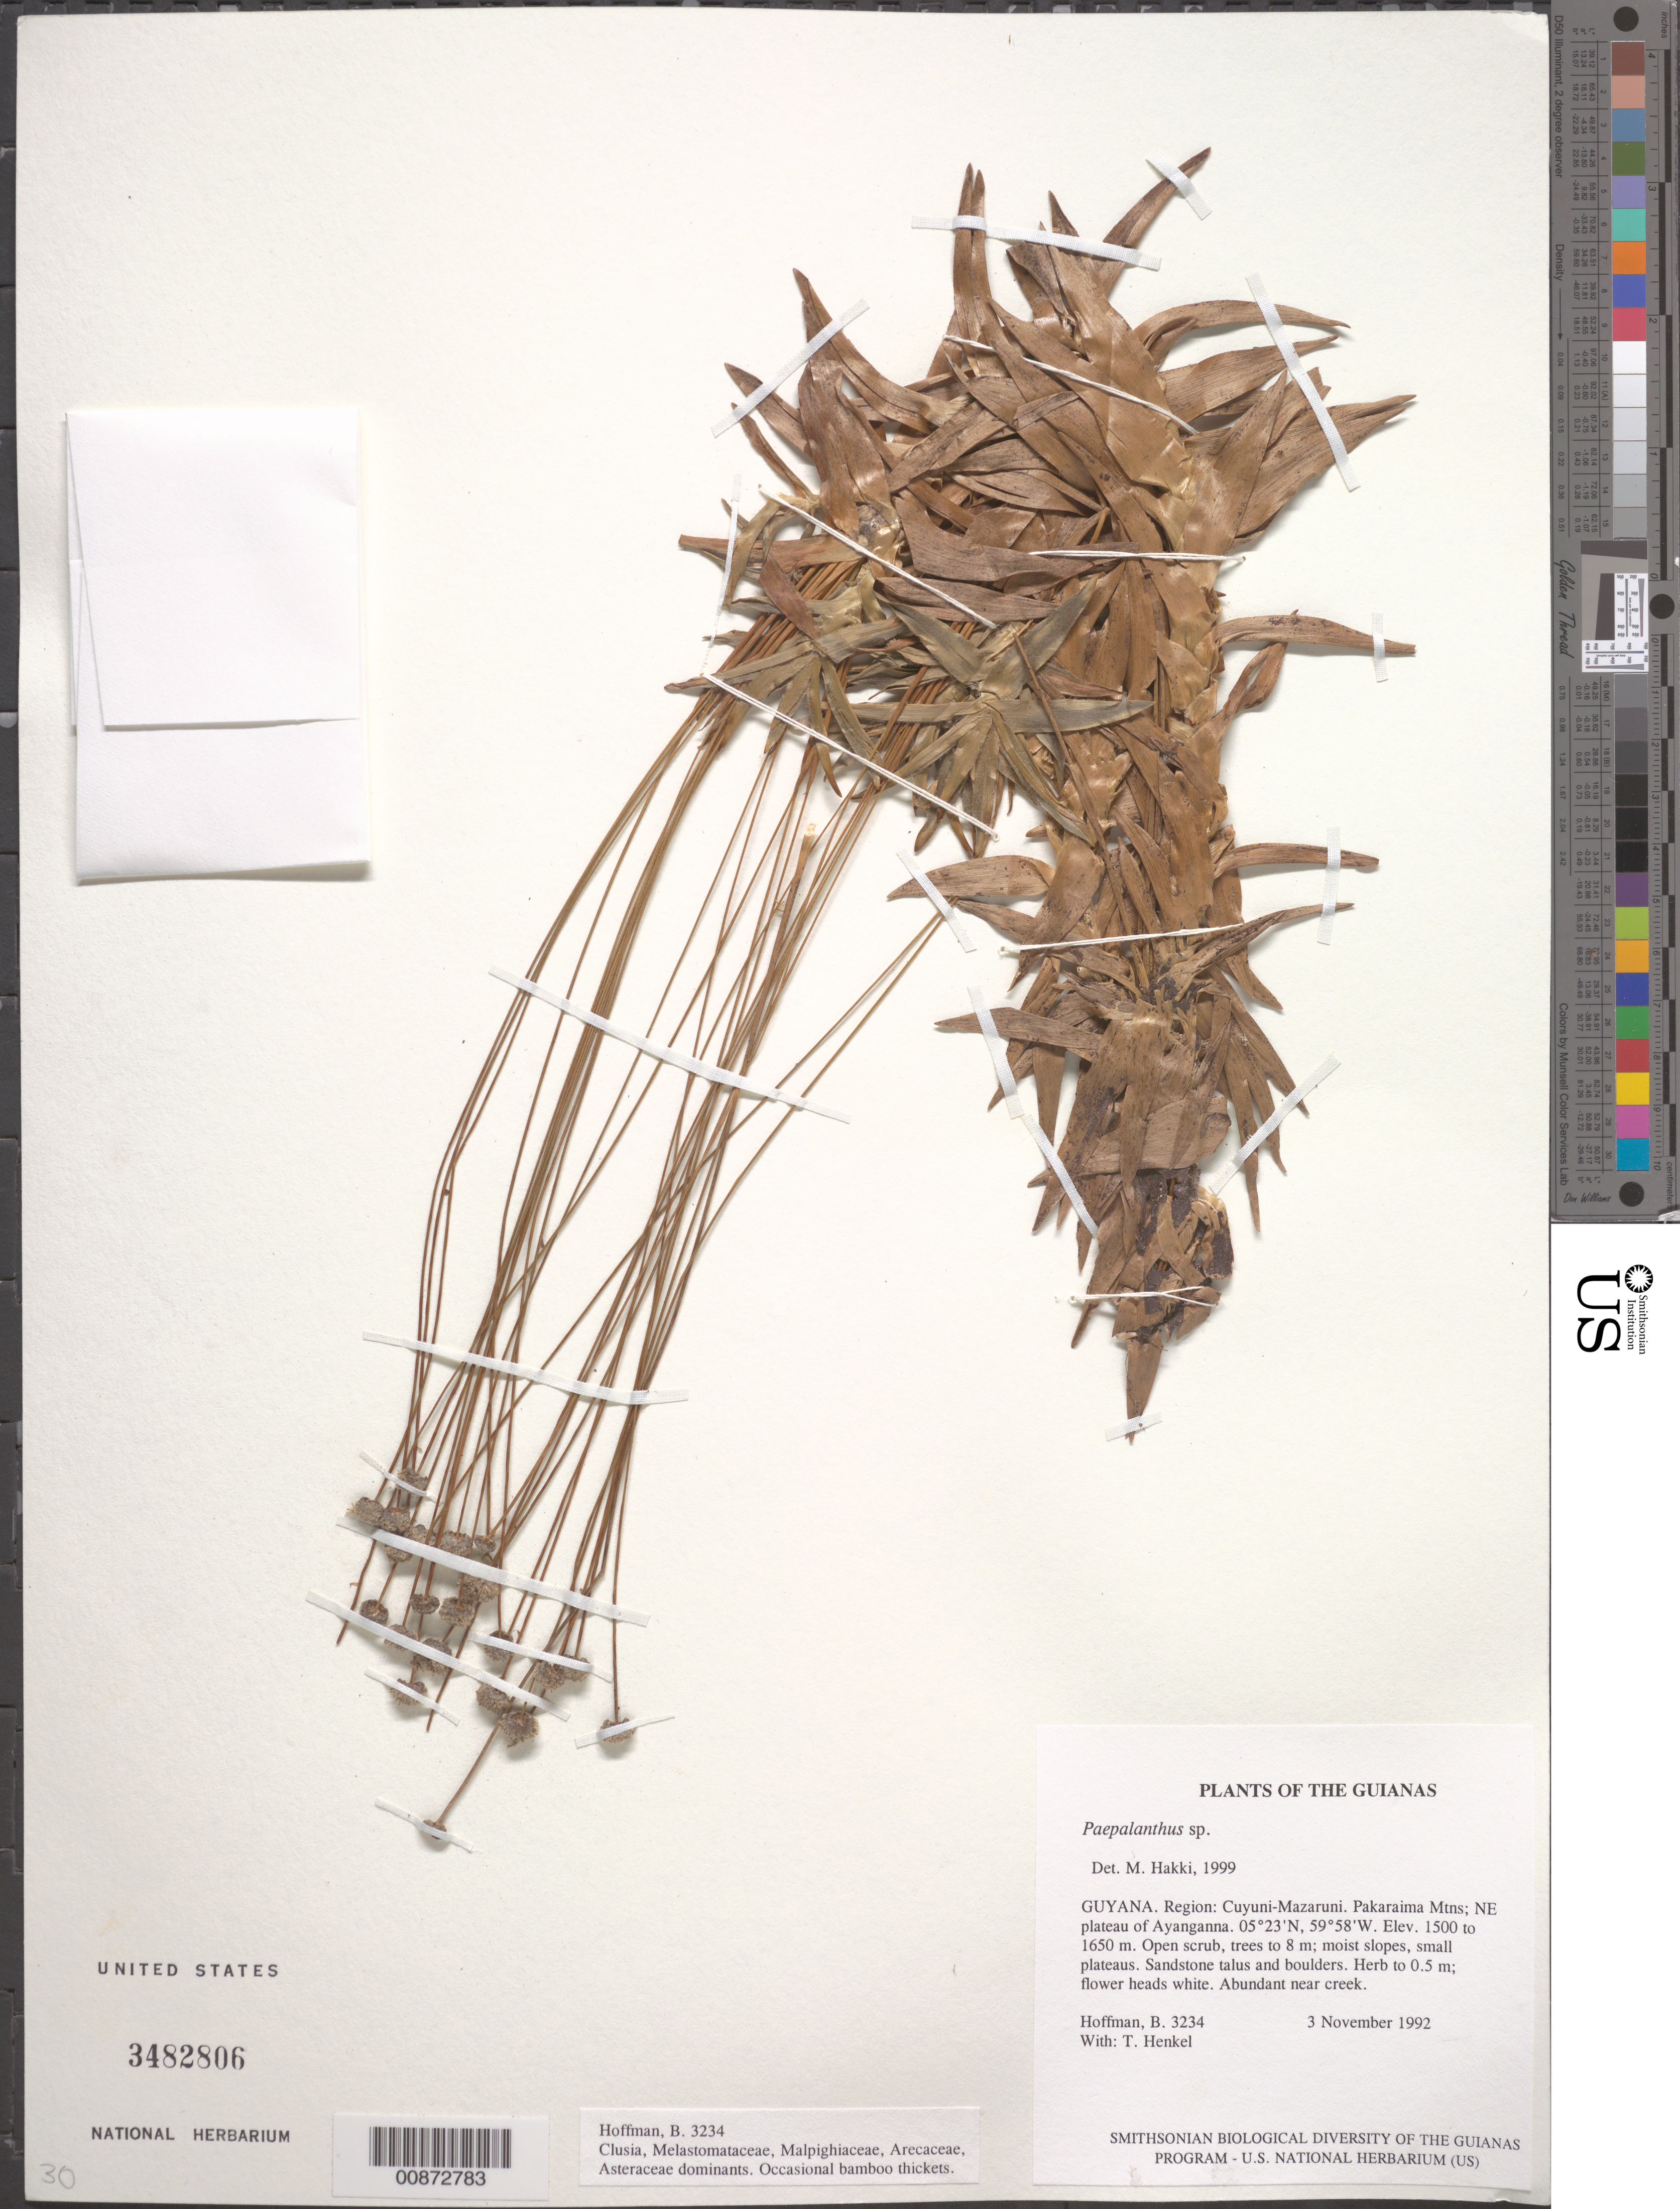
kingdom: Plantae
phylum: Tracheophyta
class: Liliopsida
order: Poales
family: Eriocaulaceae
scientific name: Monosperma roraimensis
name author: (Moldenke) Andrino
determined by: Sauthier, Laura Jeanne, (SPF), Universidade de Sao Paulo (BRAZIL)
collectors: B. Hoffman & T. Henkel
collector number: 3234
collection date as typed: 3 November 1992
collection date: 1992-11-03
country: Guyana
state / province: Cuyuni-Mazaruni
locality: Pakaraima Mountains; NE plateau of Mt. Ayanganna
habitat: Open scrub, trees to 8 m; moist slopes, small plateaus. Sandstone talus and boulders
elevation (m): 1500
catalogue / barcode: US 3482806